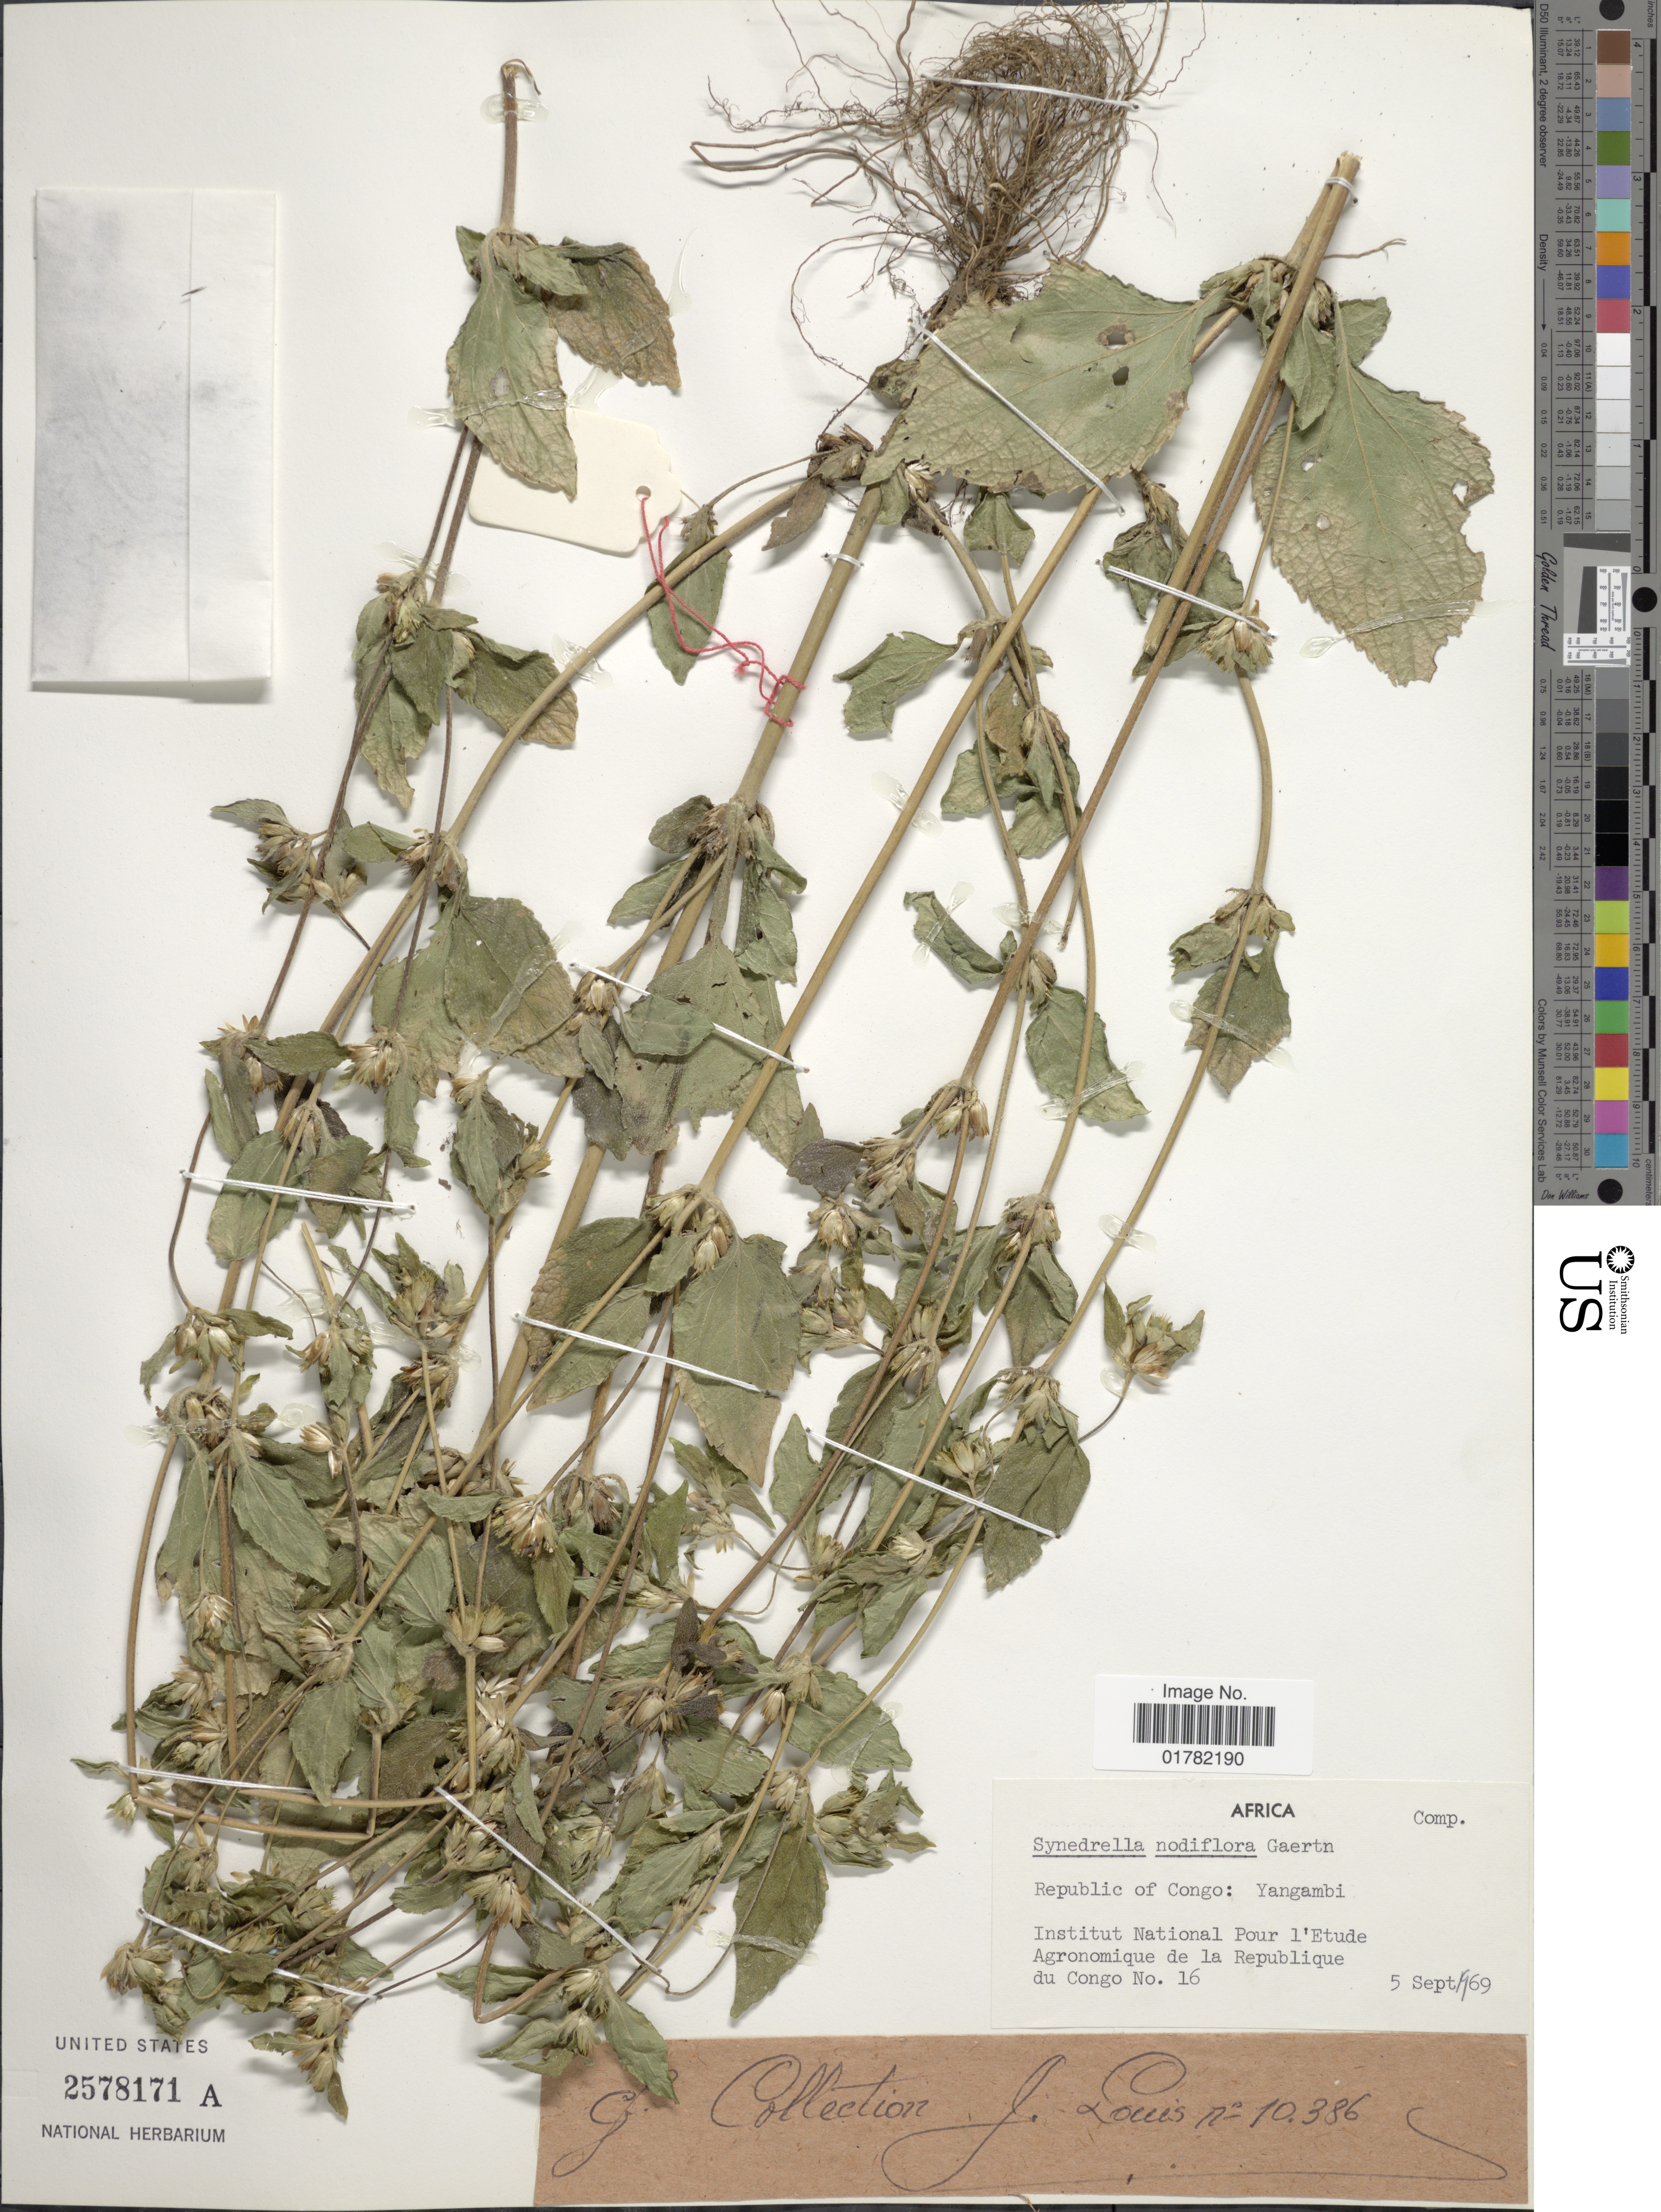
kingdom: Plantae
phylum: Tracheophyta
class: Magnoliopsida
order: Asterales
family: Asteraceae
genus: Synedrella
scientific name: Synedrella nodiflora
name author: (L.) Gaertn.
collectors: Institut National pour l'Etude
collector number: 16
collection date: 1969-09-05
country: Congo, Republic of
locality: Africa, Republic of Congo: Yangambi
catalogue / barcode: US 2578171A